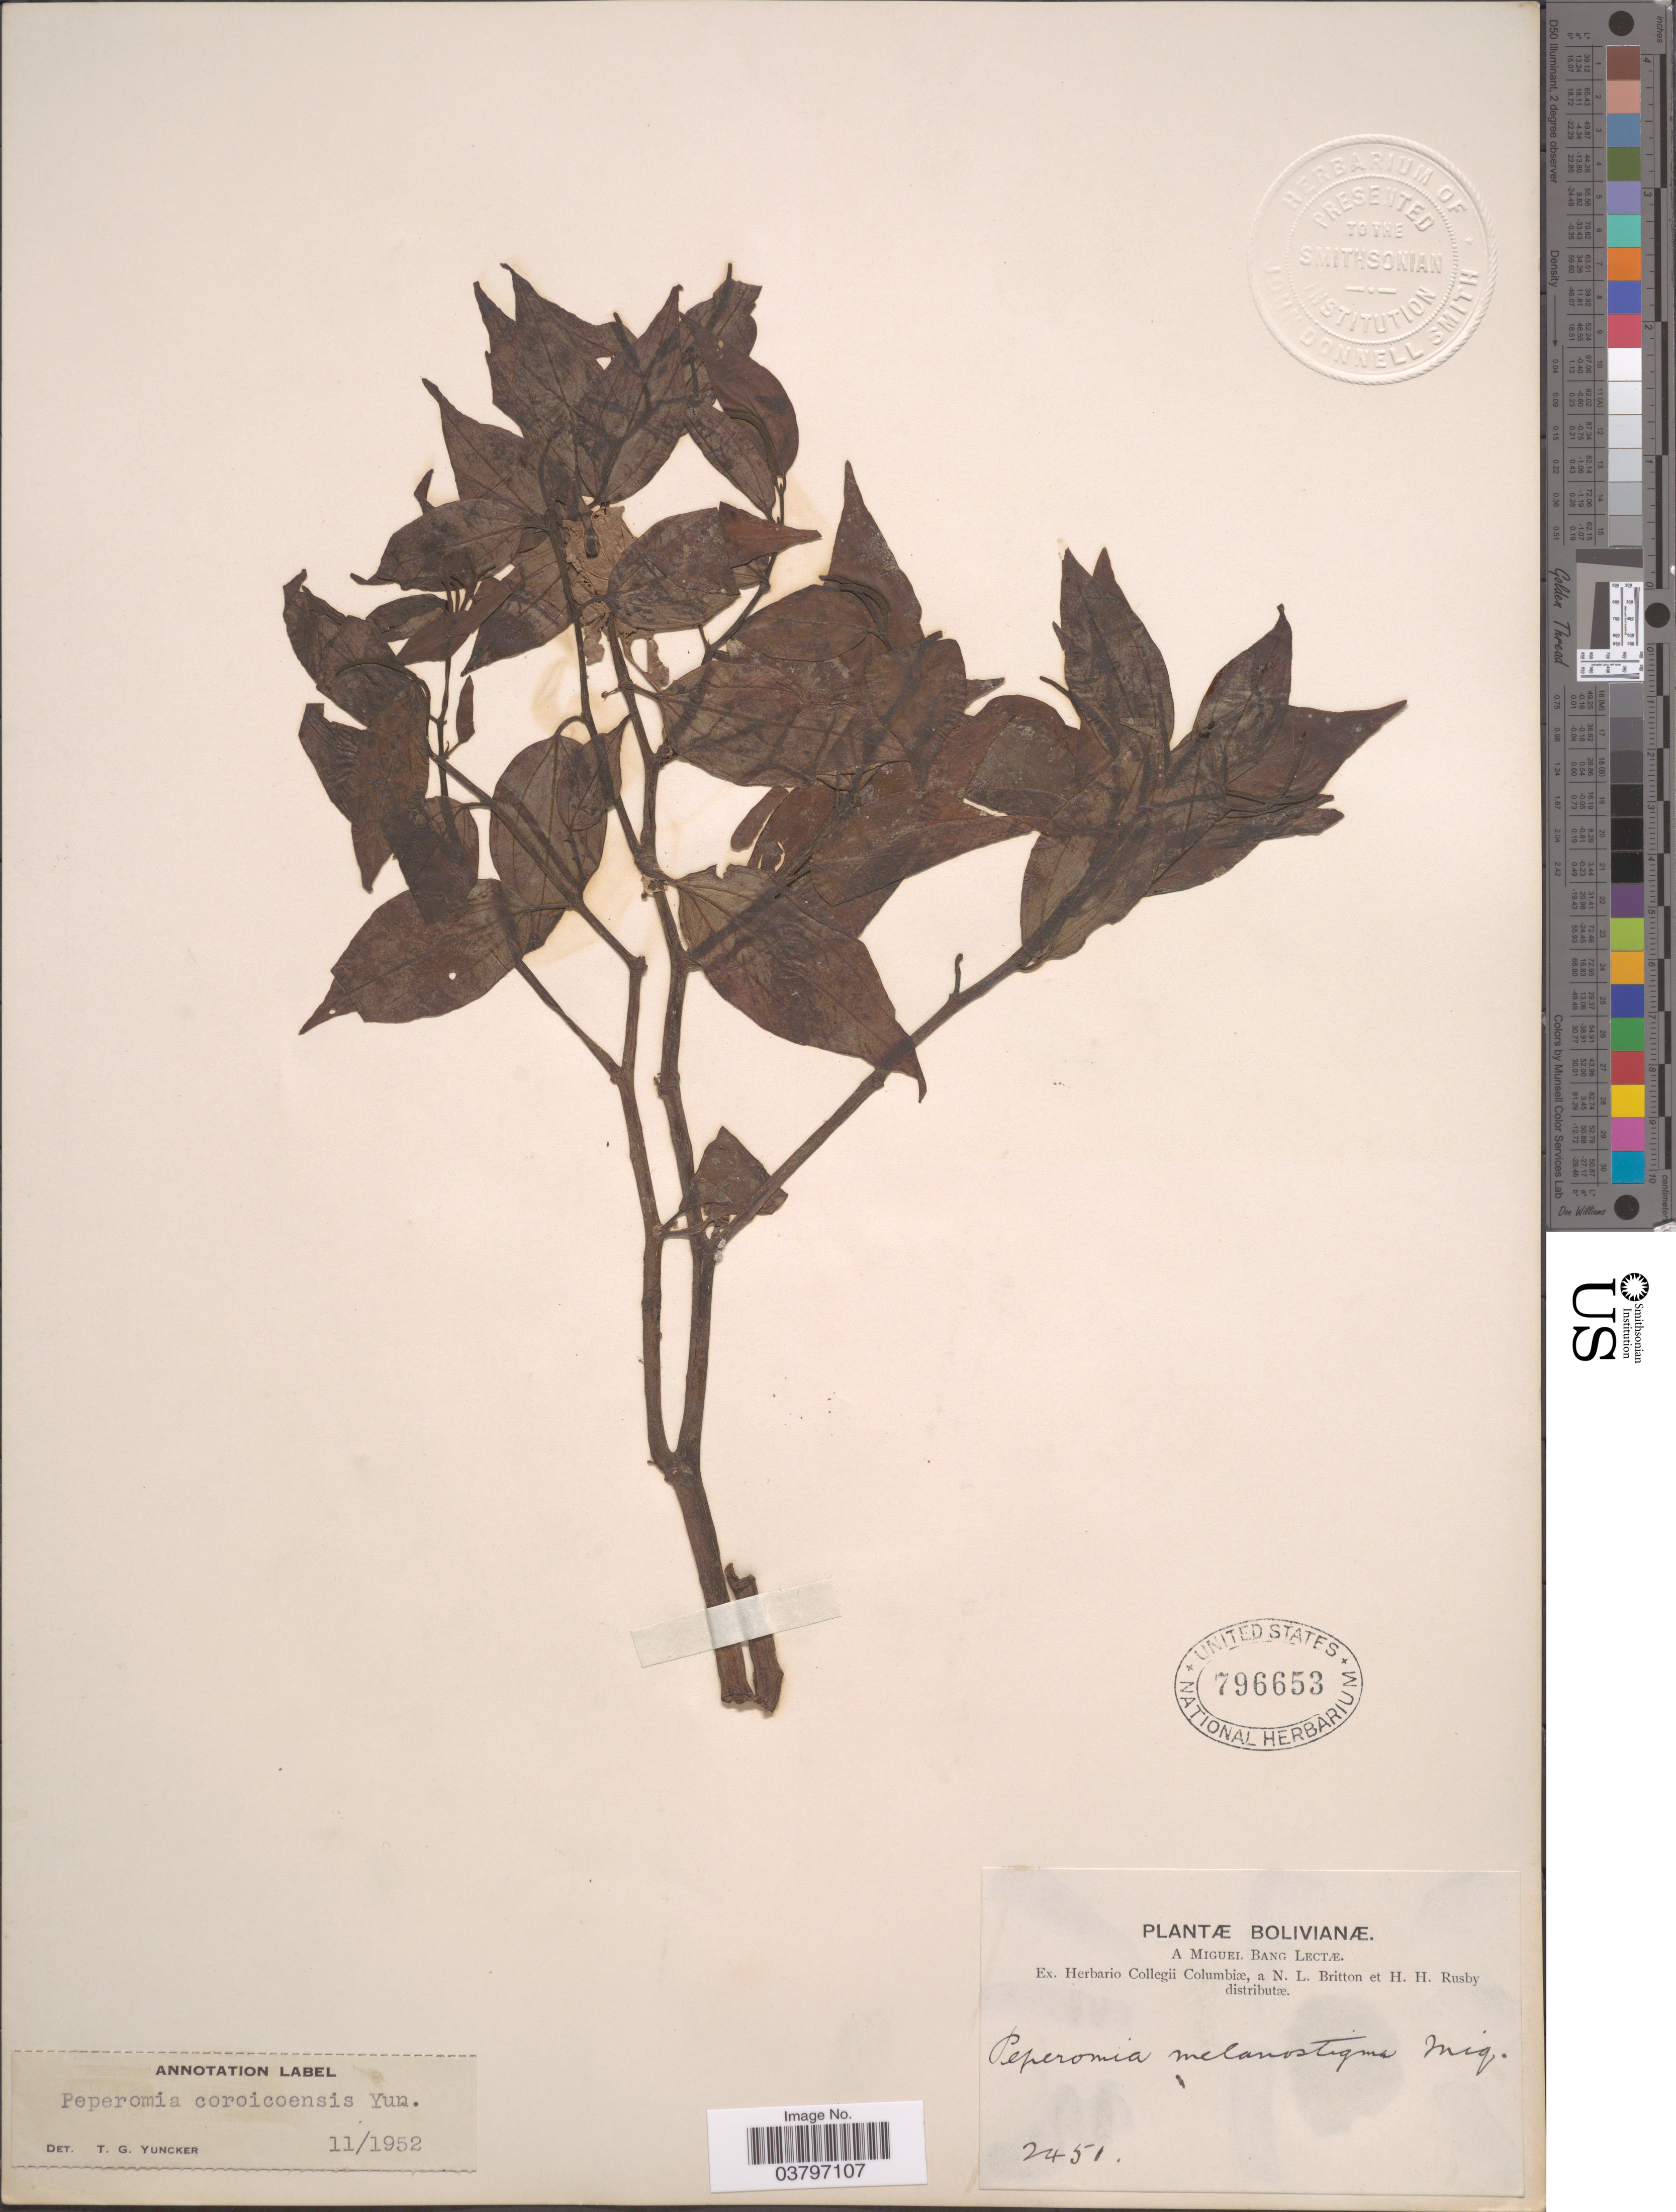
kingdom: Plantae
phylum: Tracheophyta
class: Magnoliopsida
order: Piperales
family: Piperaceae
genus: Peperomia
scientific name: Peperomia coroicoensis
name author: Yunck.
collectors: M. Bang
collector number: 2451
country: Bolivia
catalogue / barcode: US 796653